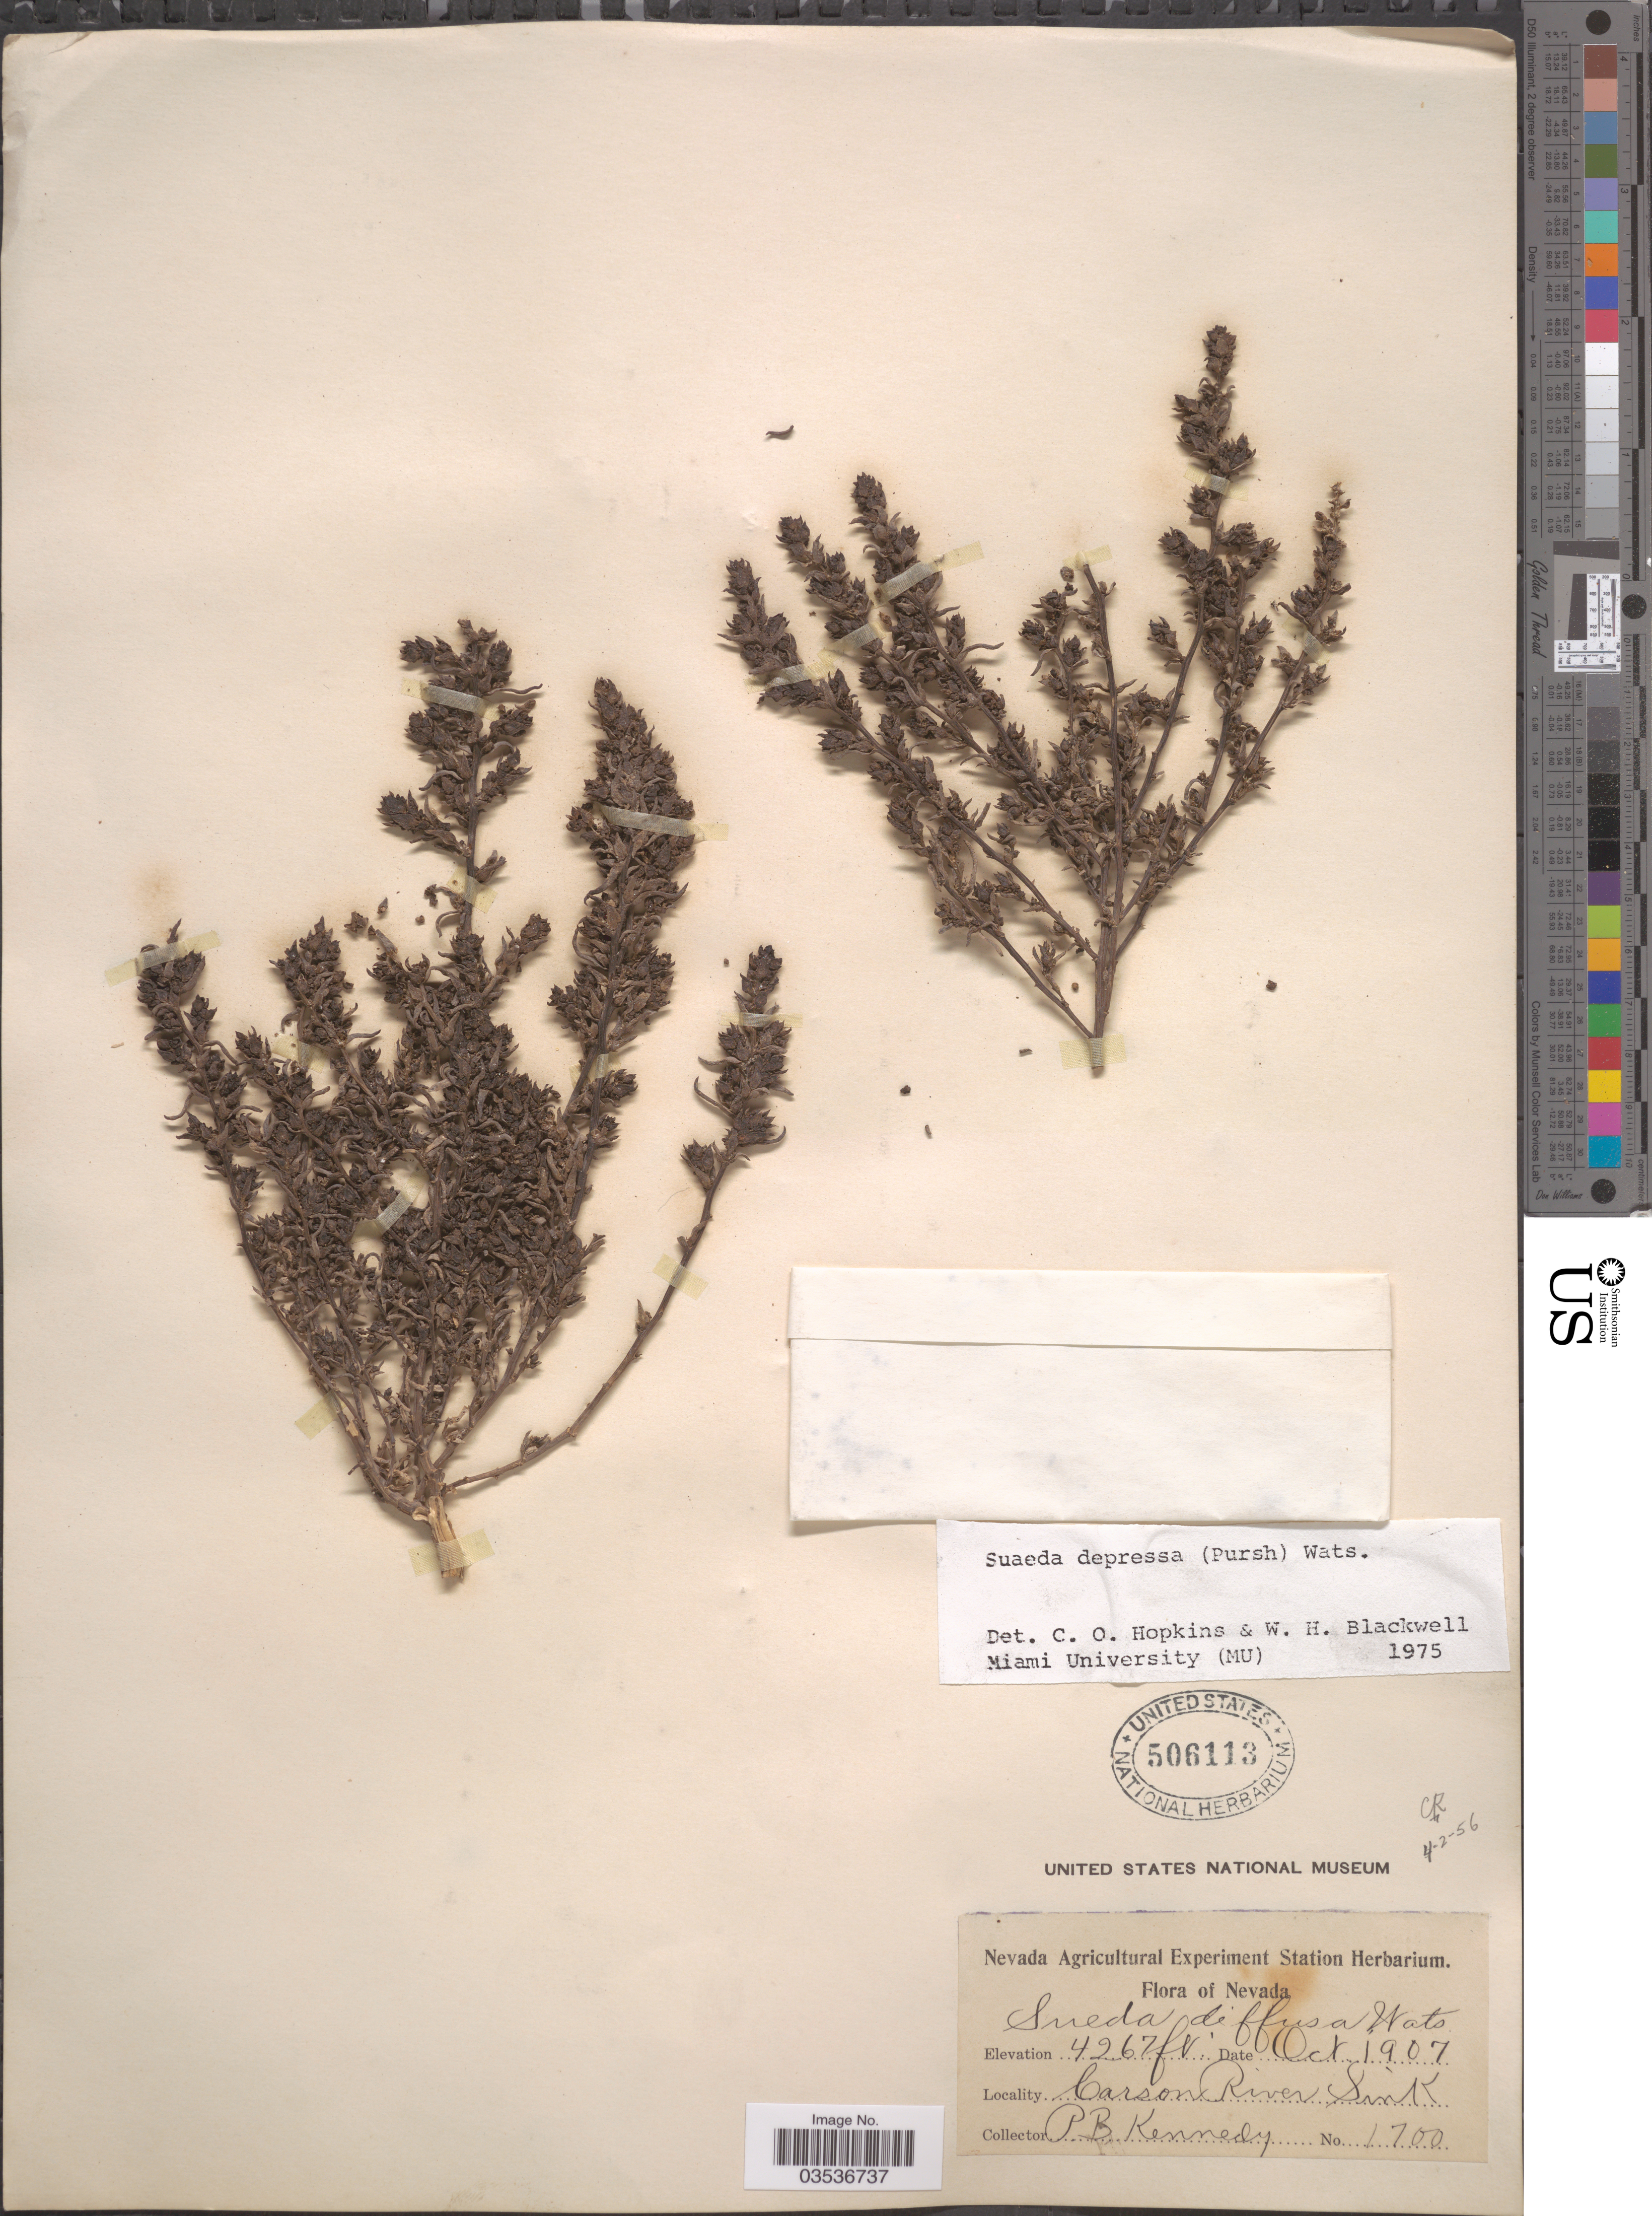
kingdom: Plantae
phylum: Tracheophyta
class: Magnoliopsida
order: Caryophyllales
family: Amaranthaceae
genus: Suaeda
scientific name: Suaeda depressa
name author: (Pursh) S. Watson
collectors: P. B. Kennedy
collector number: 1700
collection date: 1907-10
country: United States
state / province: Nevada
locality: Carson River Sink.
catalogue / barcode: US 506113